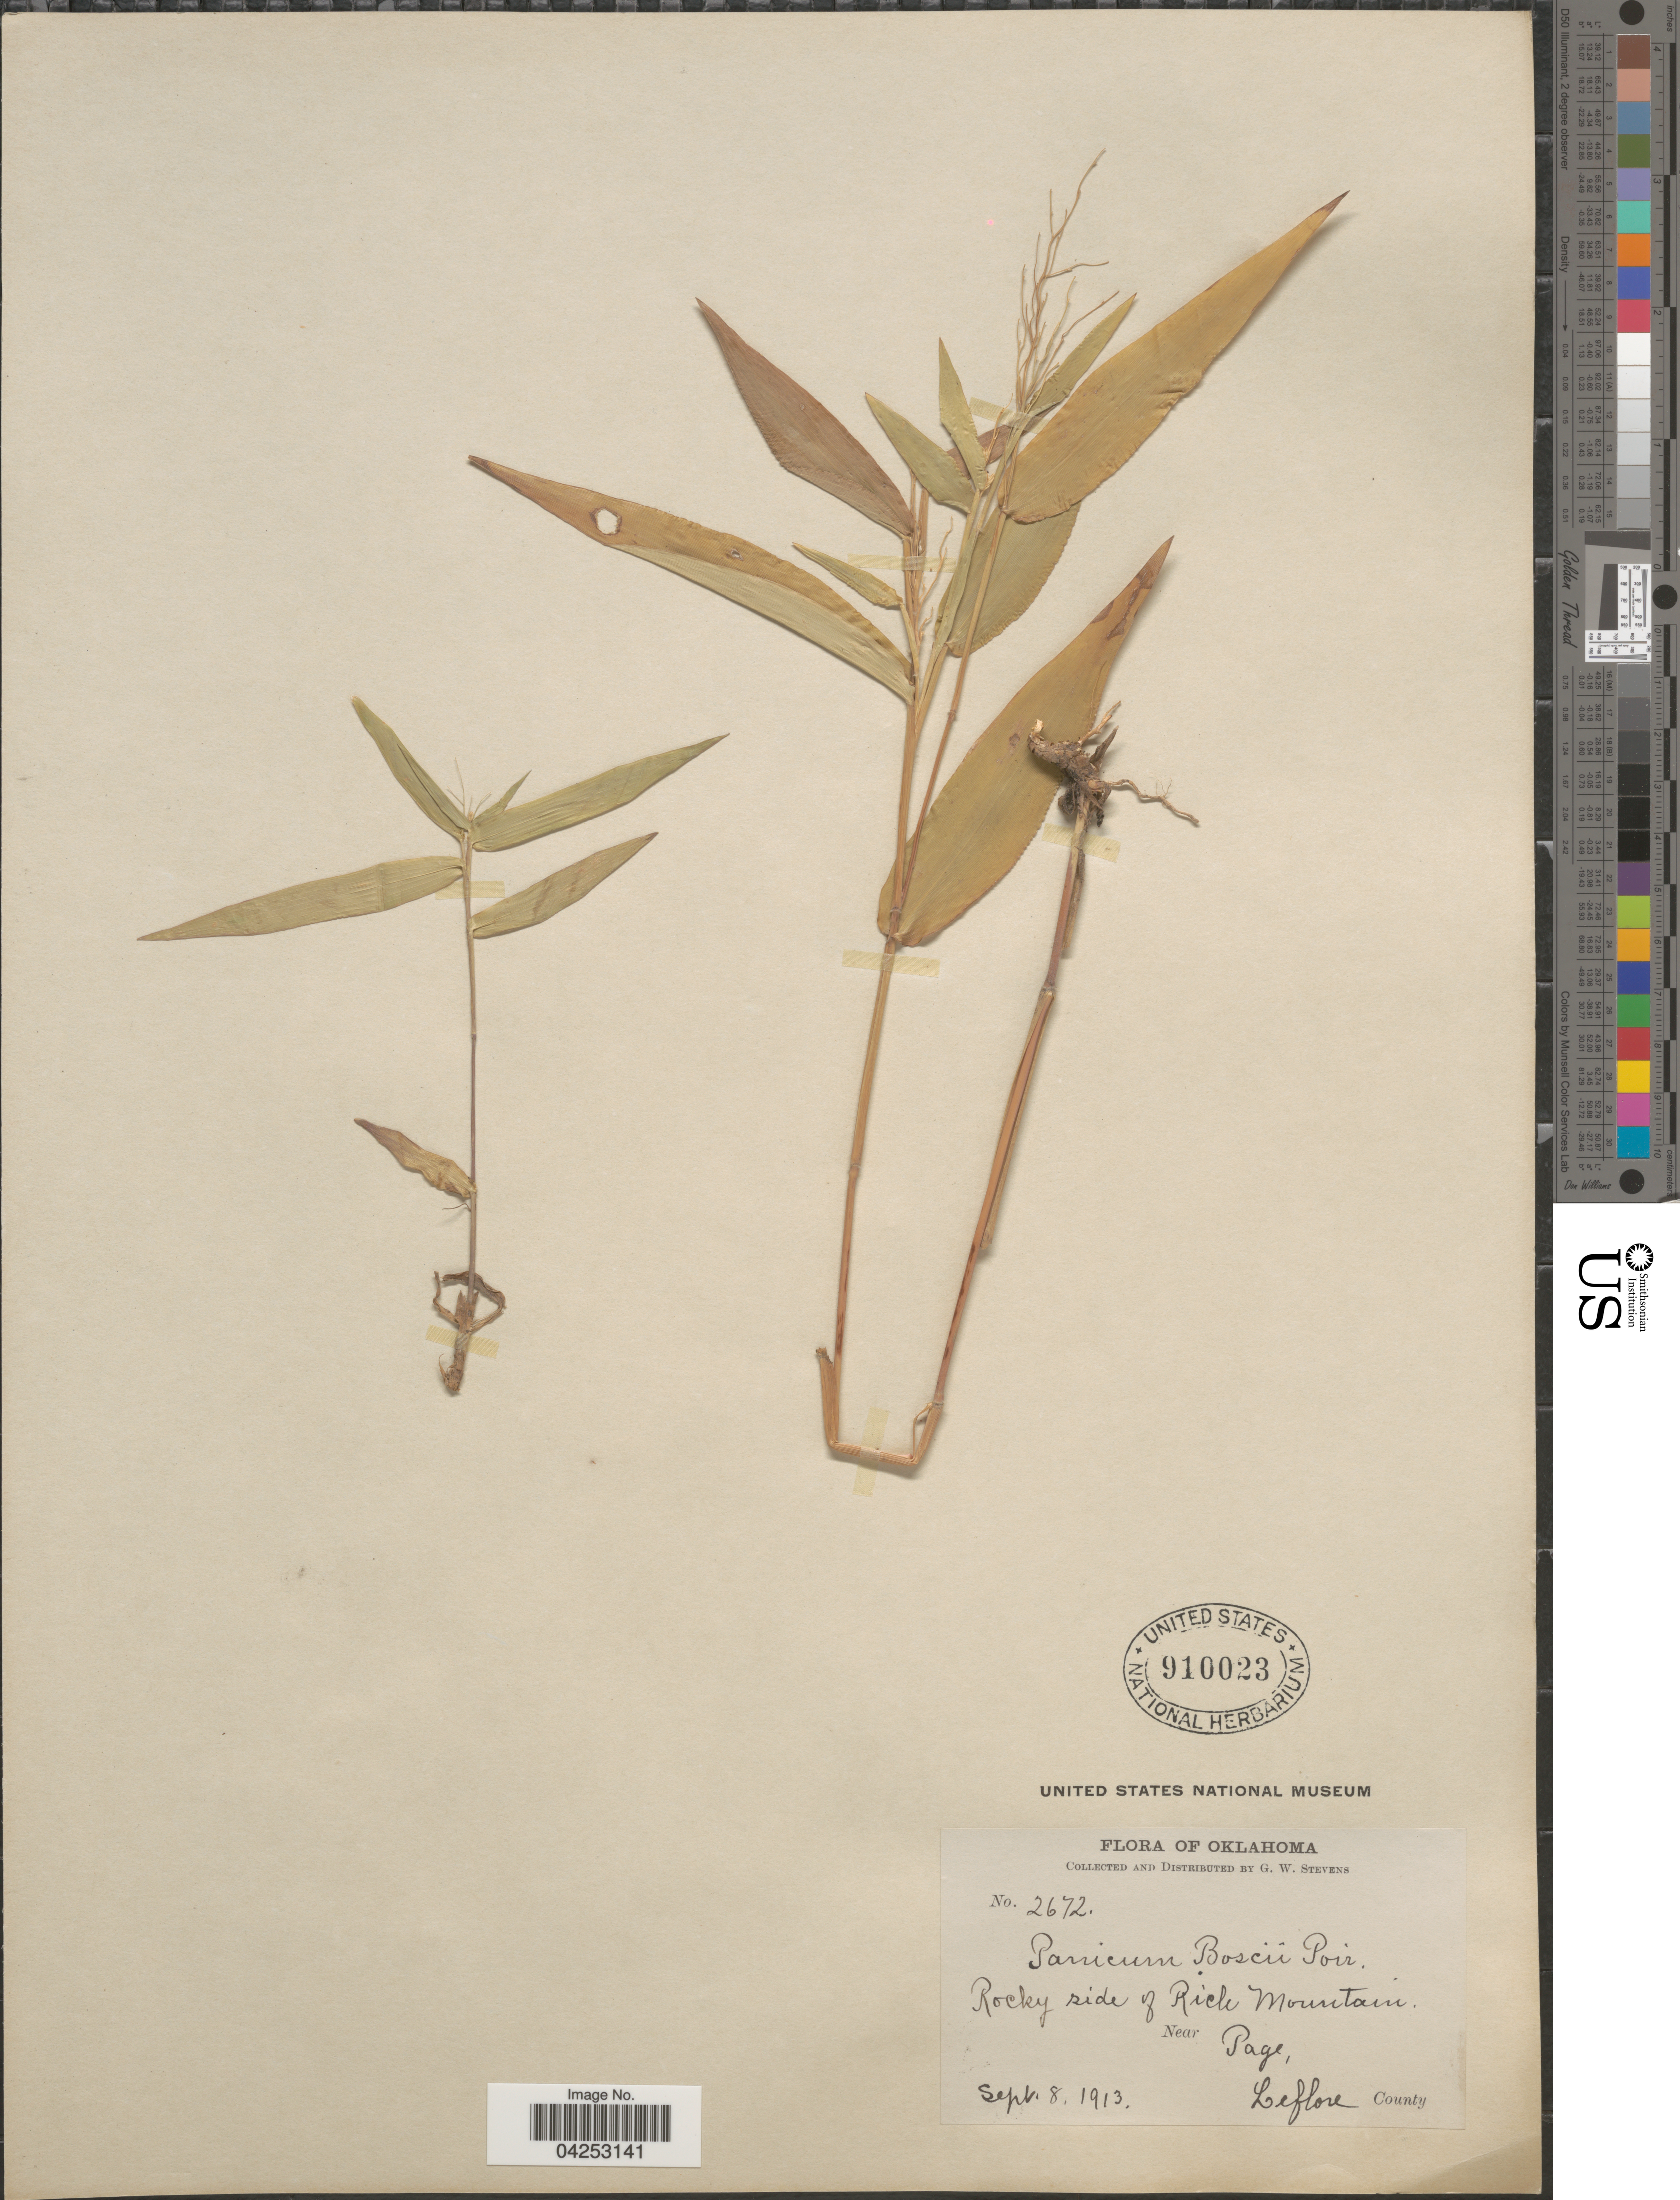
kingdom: Plantae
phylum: Tracheophyta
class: Liliopsida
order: Poales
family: Poaceae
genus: Dichanthelium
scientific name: Dichanthelium boscii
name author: (Poir.) Gould & C.A. Clark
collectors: G. W. Stevens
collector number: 2672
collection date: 1913-09-08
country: United States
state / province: Oklahoma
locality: Rocky side of Rick Mountain. Near Page, Leflore County.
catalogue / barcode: US 910023